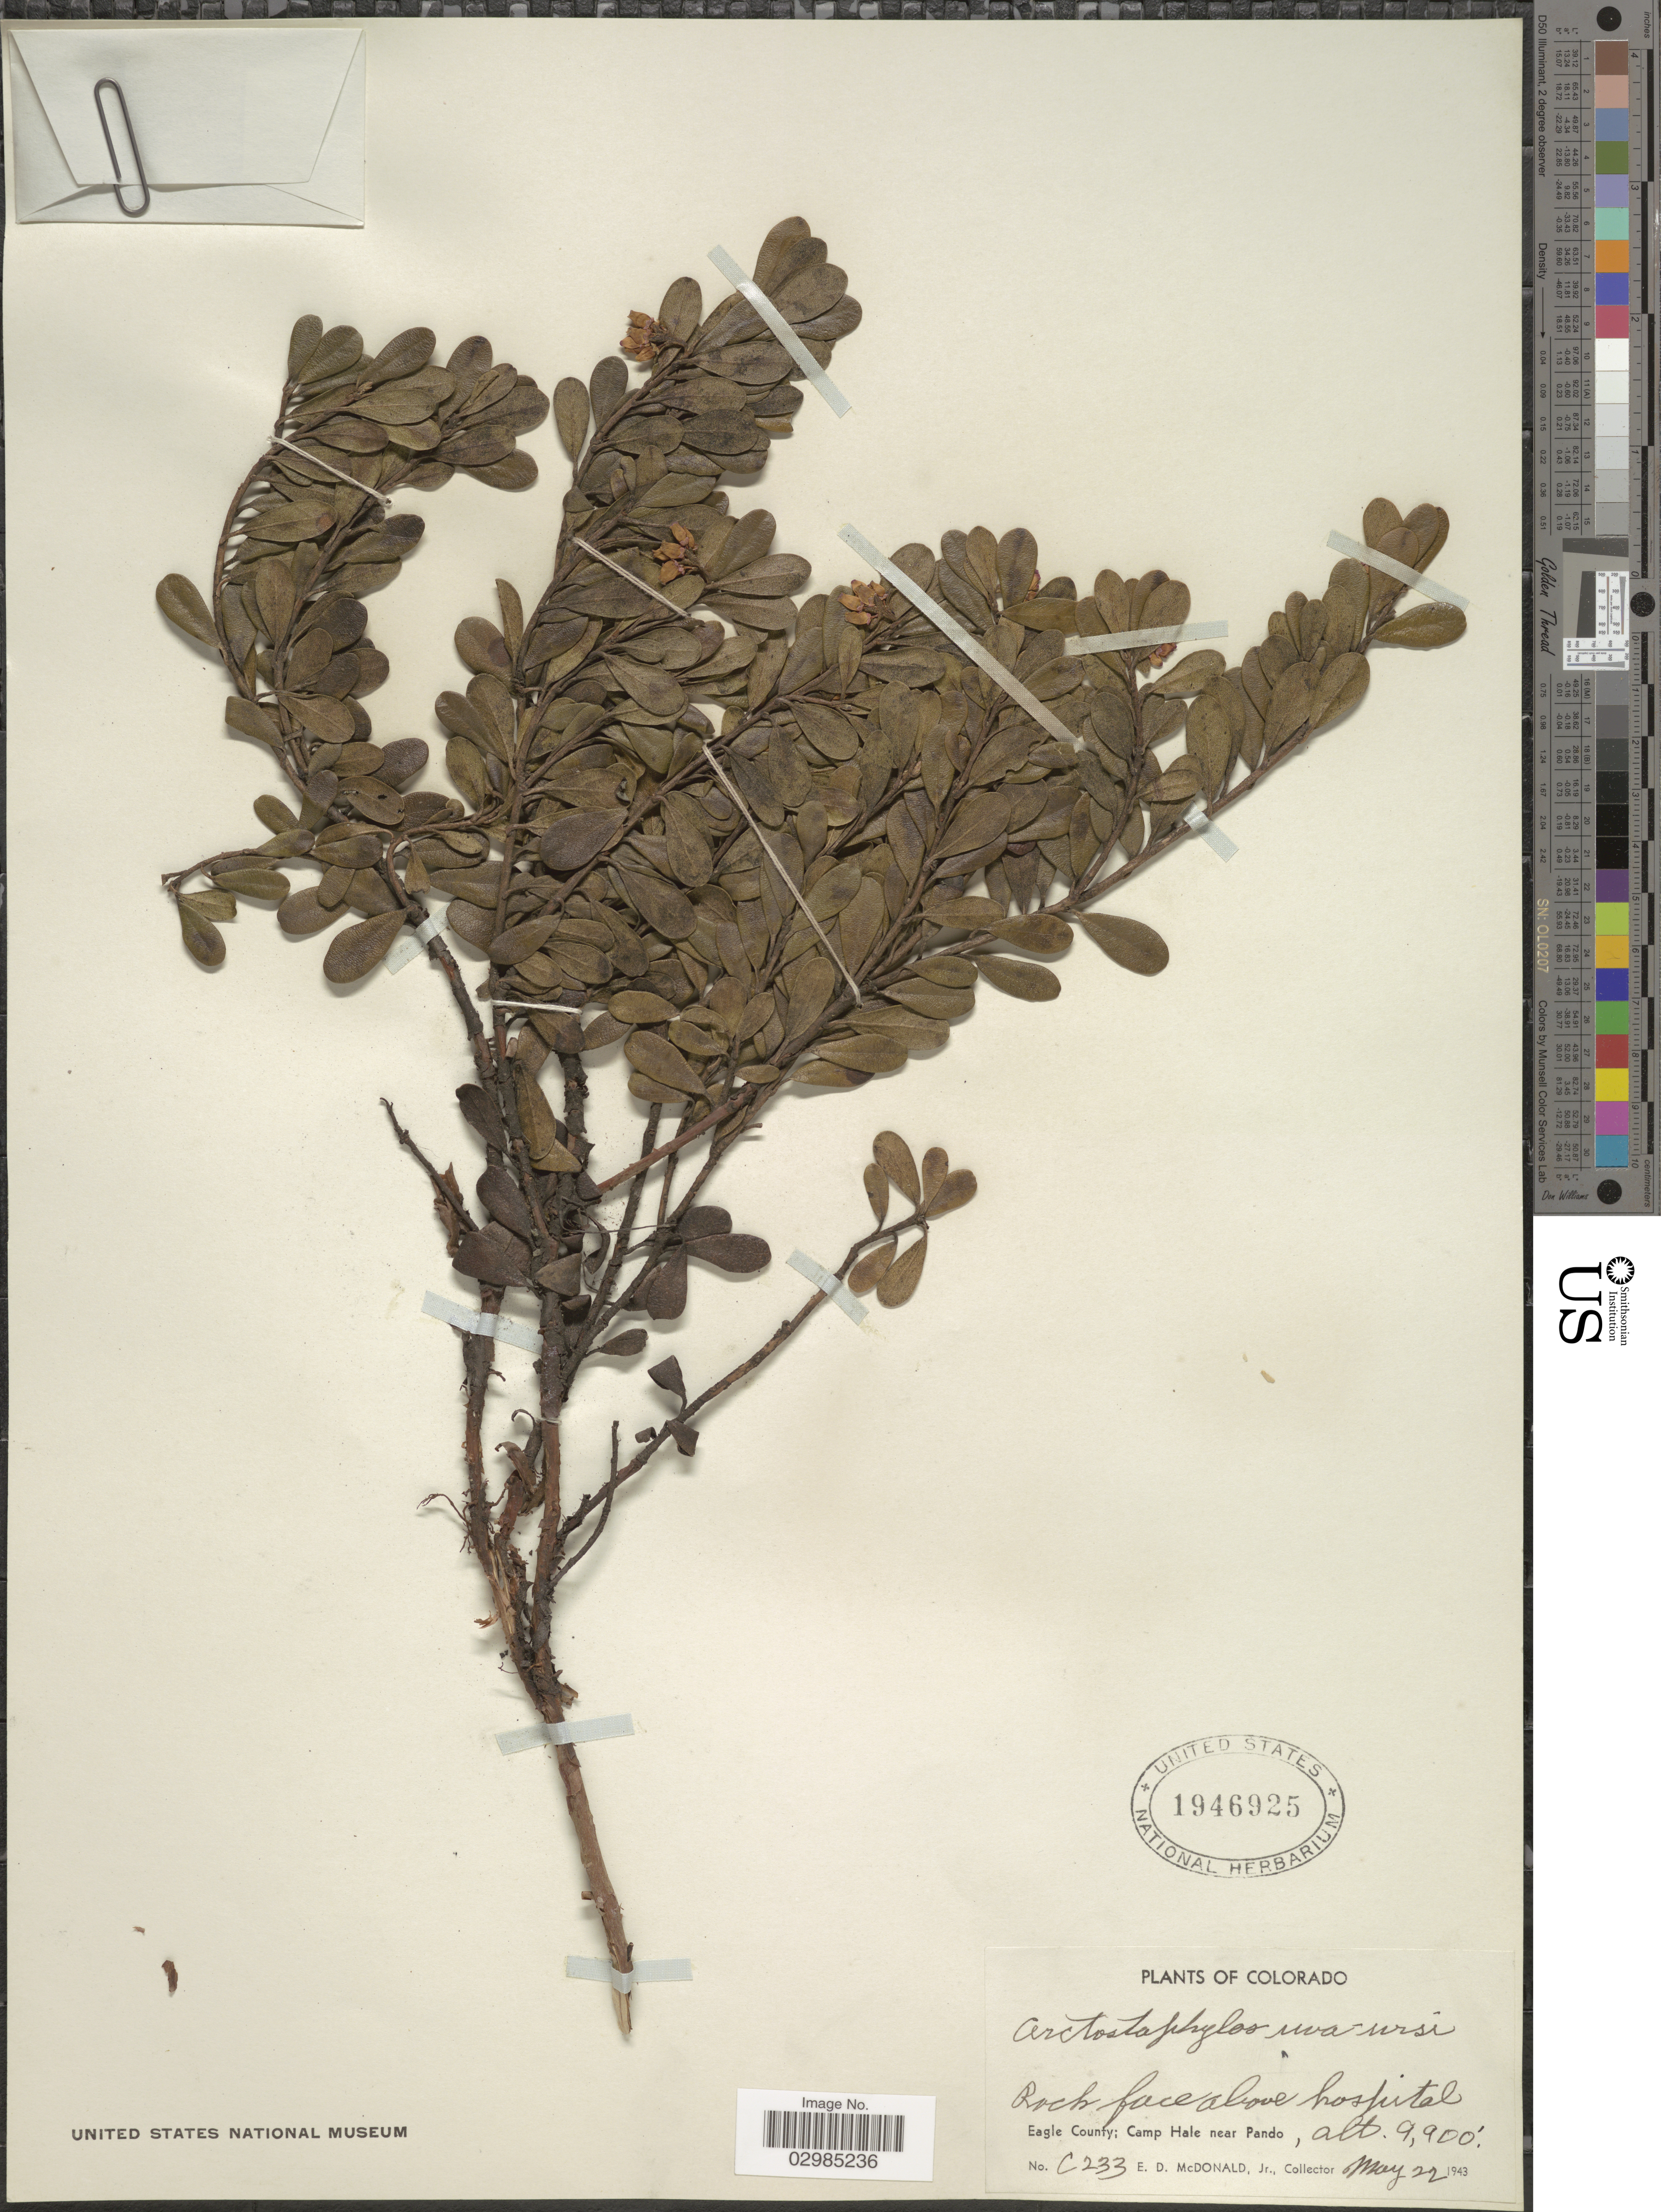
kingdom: Plantae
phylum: Tracheophyta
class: Magnoliopsida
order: Ericales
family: Ericaceae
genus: Arctostaphylos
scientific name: Arctostaphylos uva-ursi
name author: (L.) Spreng.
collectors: E. D. McDonald Jr.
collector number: C233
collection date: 1943-05-22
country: United States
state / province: Colorado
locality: Rock face above hospital. Eagle County; Camp Hale near Pando.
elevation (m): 3018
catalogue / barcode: US 1946925